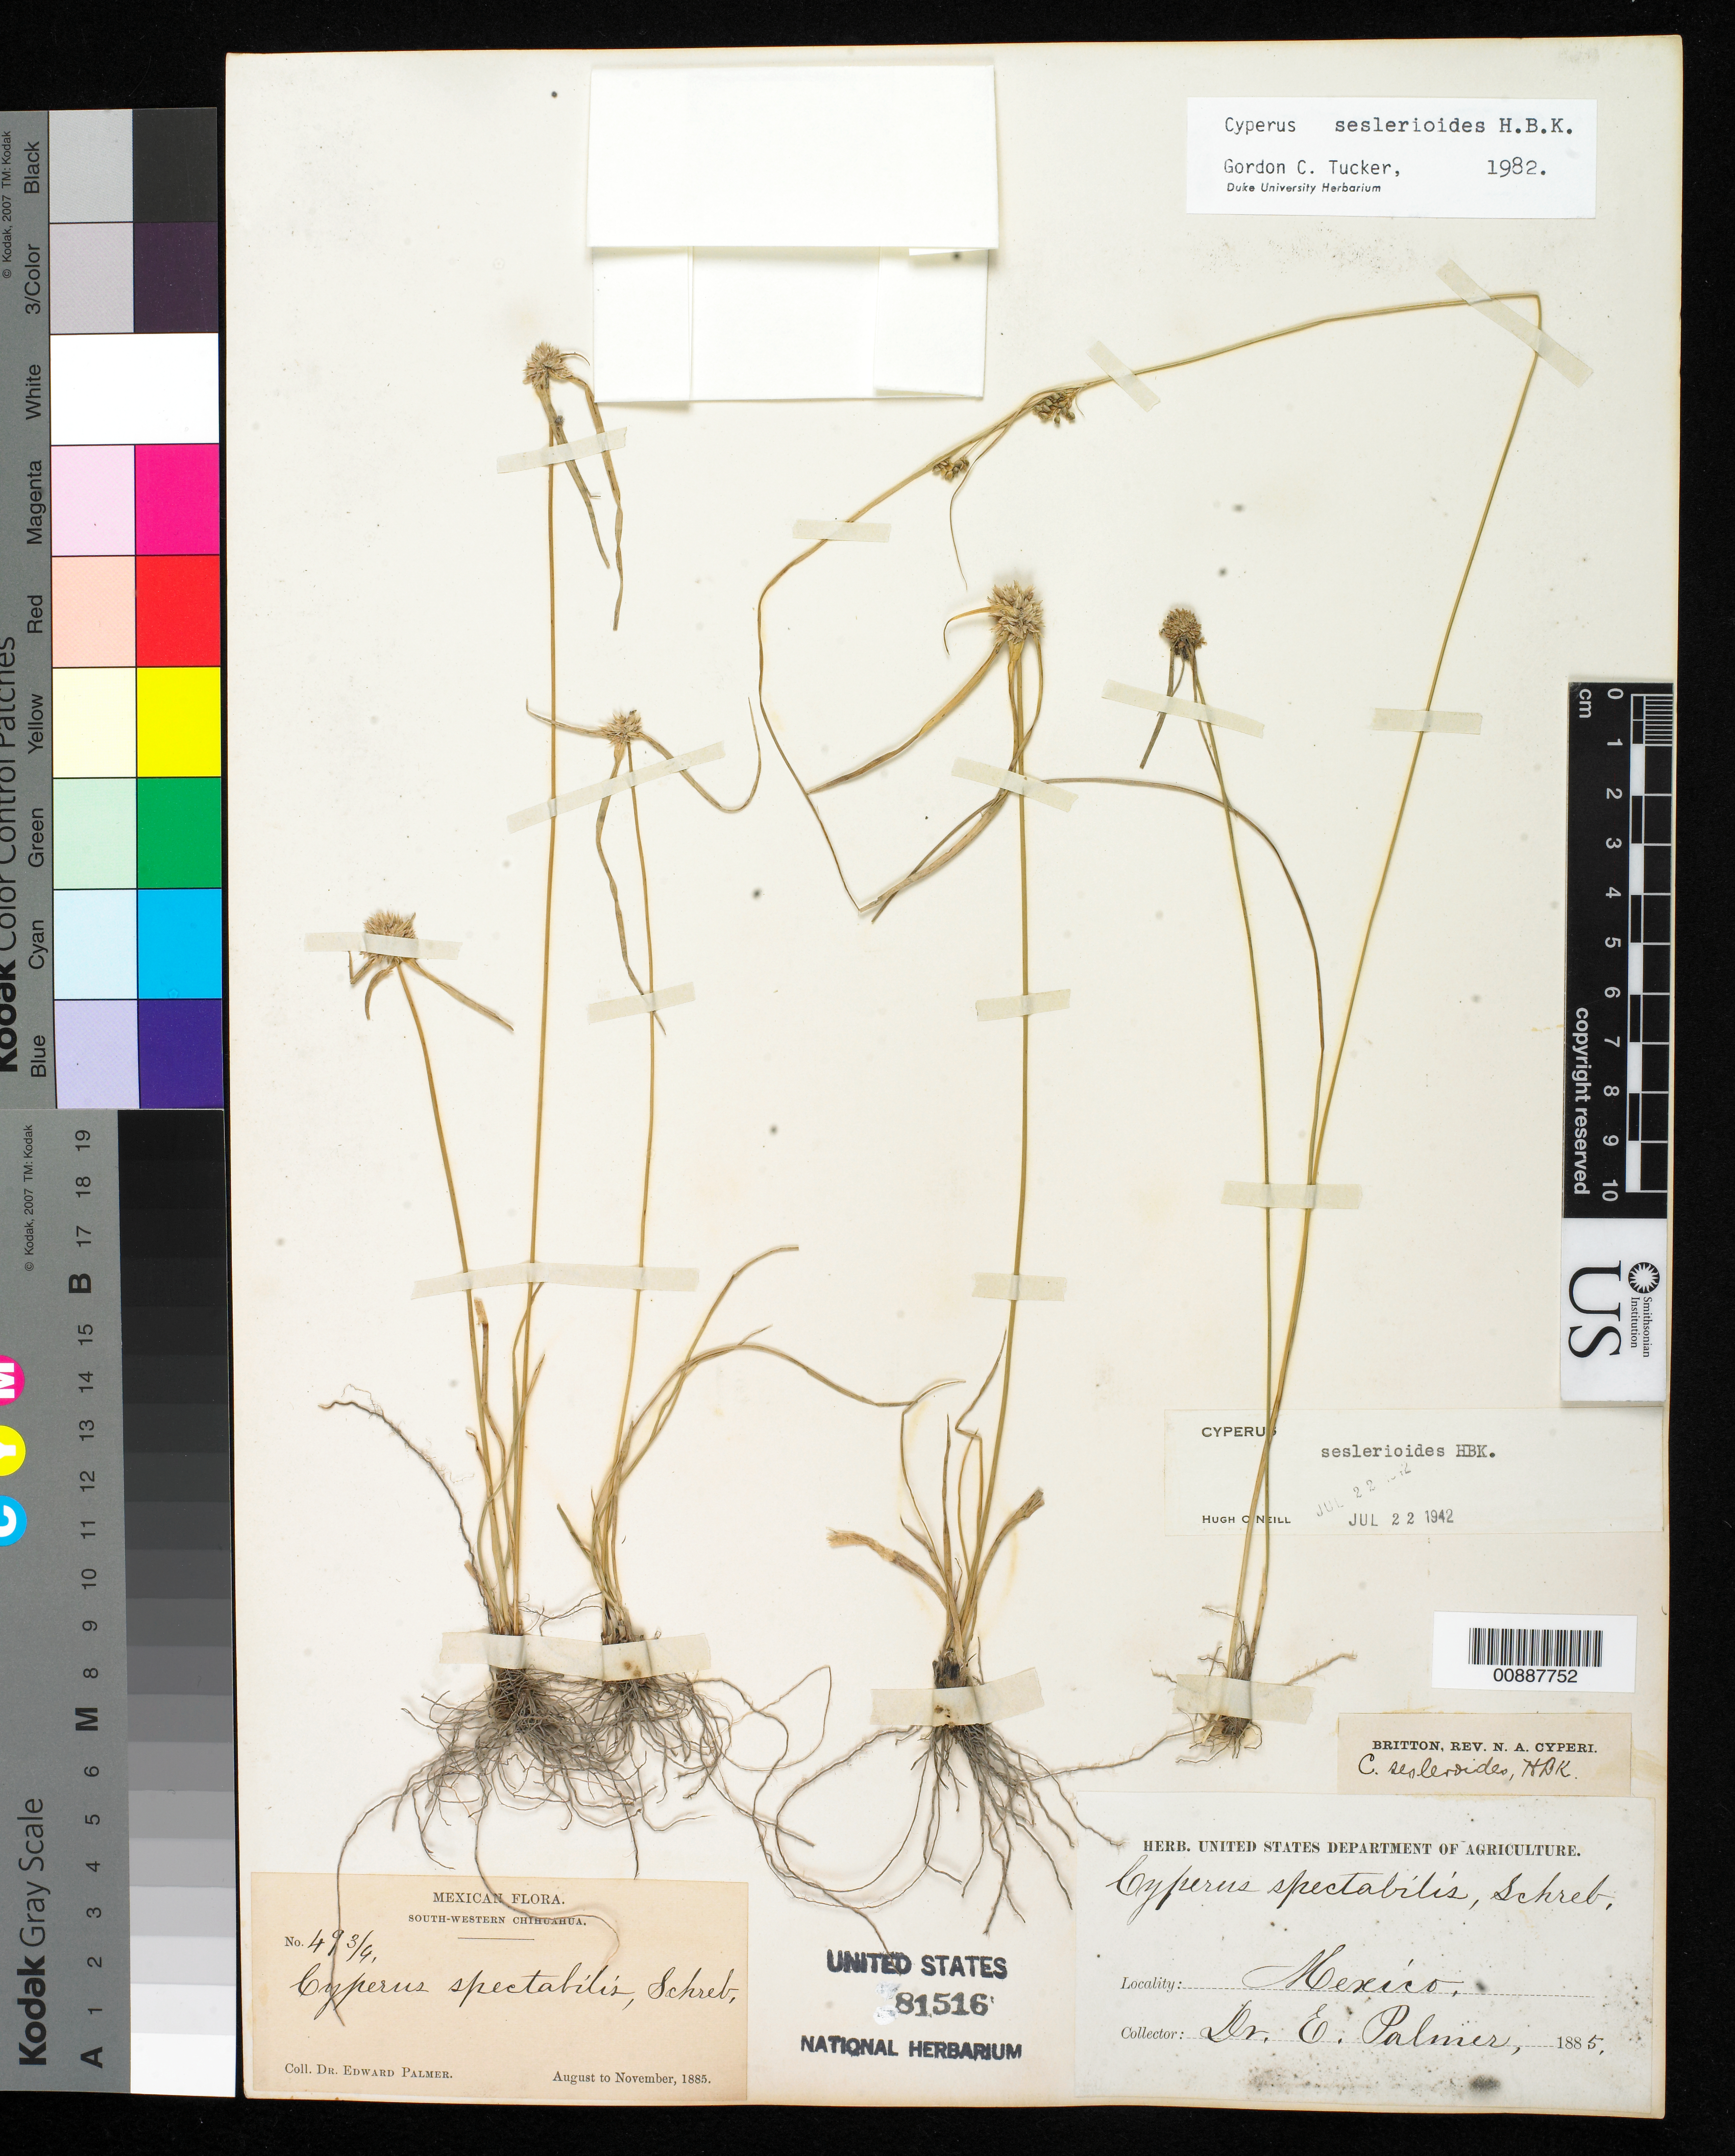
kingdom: Plantae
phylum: Tracheophyta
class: Liliopsida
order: Poales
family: Cyperaceae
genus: Cyperus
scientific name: Cyperus seslerioides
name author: Kunth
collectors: E. Palmer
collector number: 49¾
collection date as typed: Aug 1885 to -- Nov 1885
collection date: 1885-08/1885-11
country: Mexico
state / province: Chihuahua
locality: South-Western Chihuahua.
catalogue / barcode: US 81516